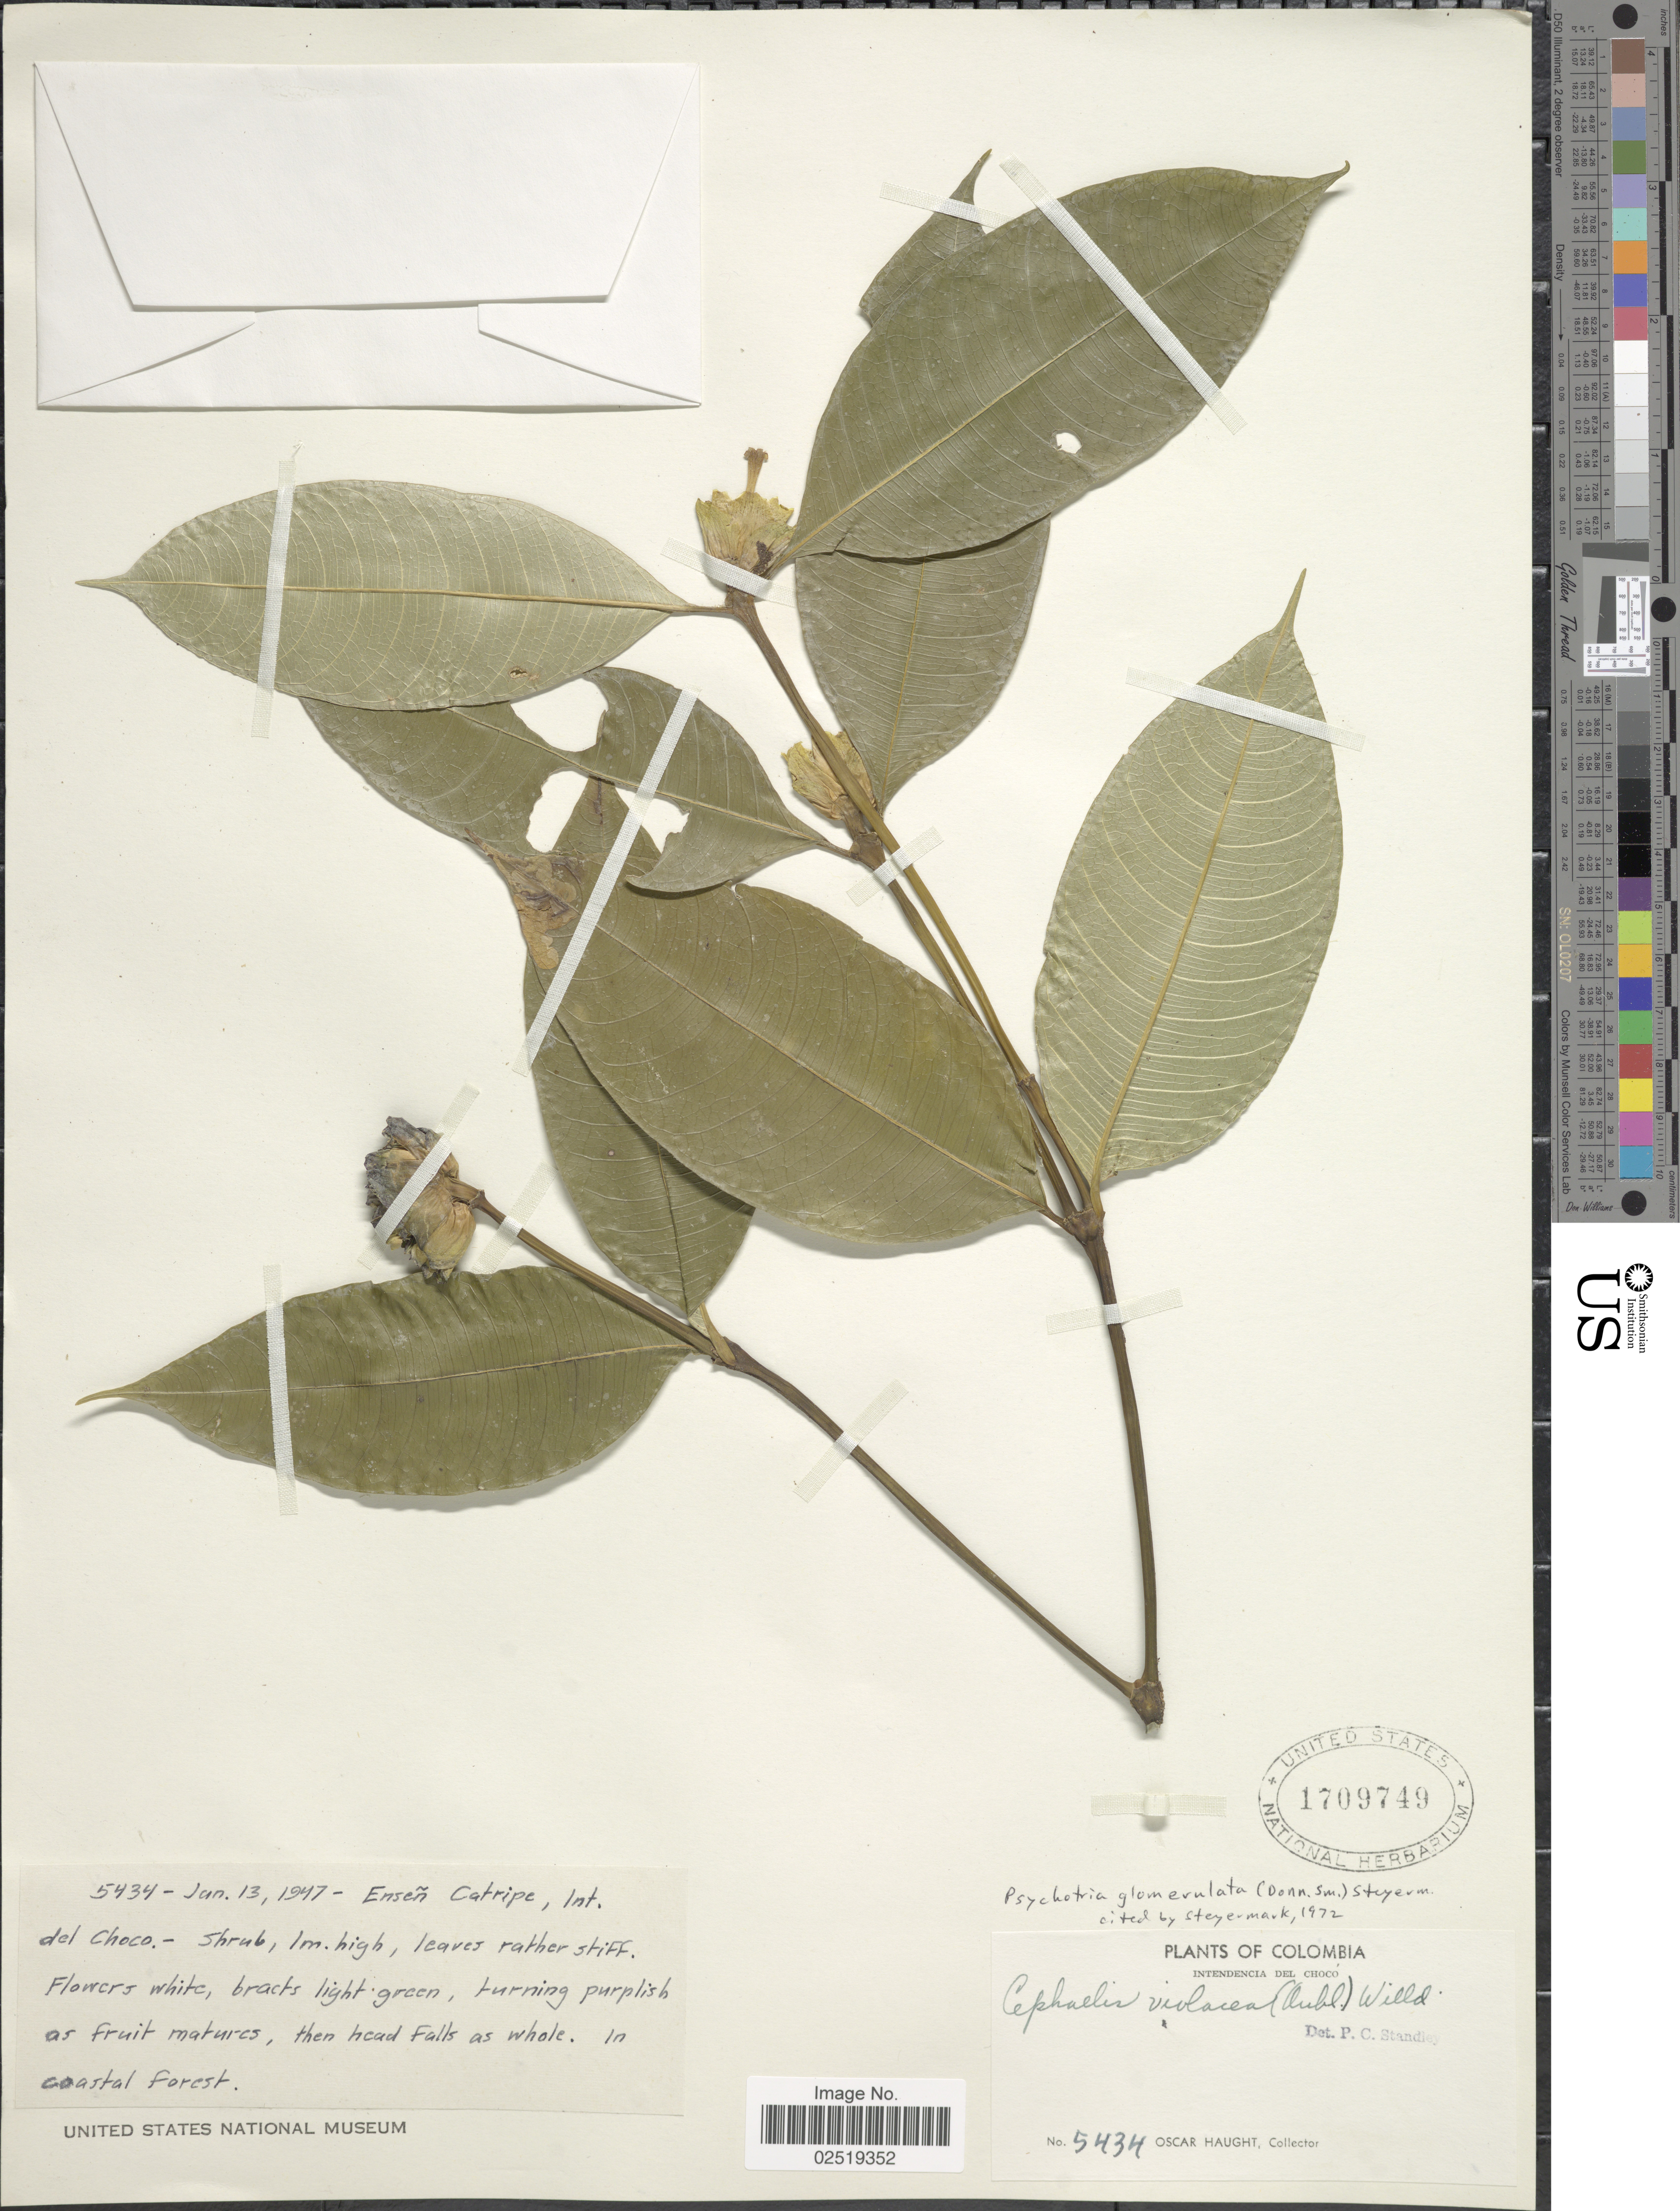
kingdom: Plantae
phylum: Tracheophyta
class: Magnoliopsida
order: Gentianales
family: Rubiaceae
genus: Psychotria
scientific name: Psychotria glomerulata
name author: (Donn. Sm.) Steyerm.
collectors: O. L. Haught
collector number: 5434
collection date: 1947-01-13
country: Colombia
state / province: Chocó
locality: Ensen Catripe, Int. del Choco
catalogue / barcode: US 1709749